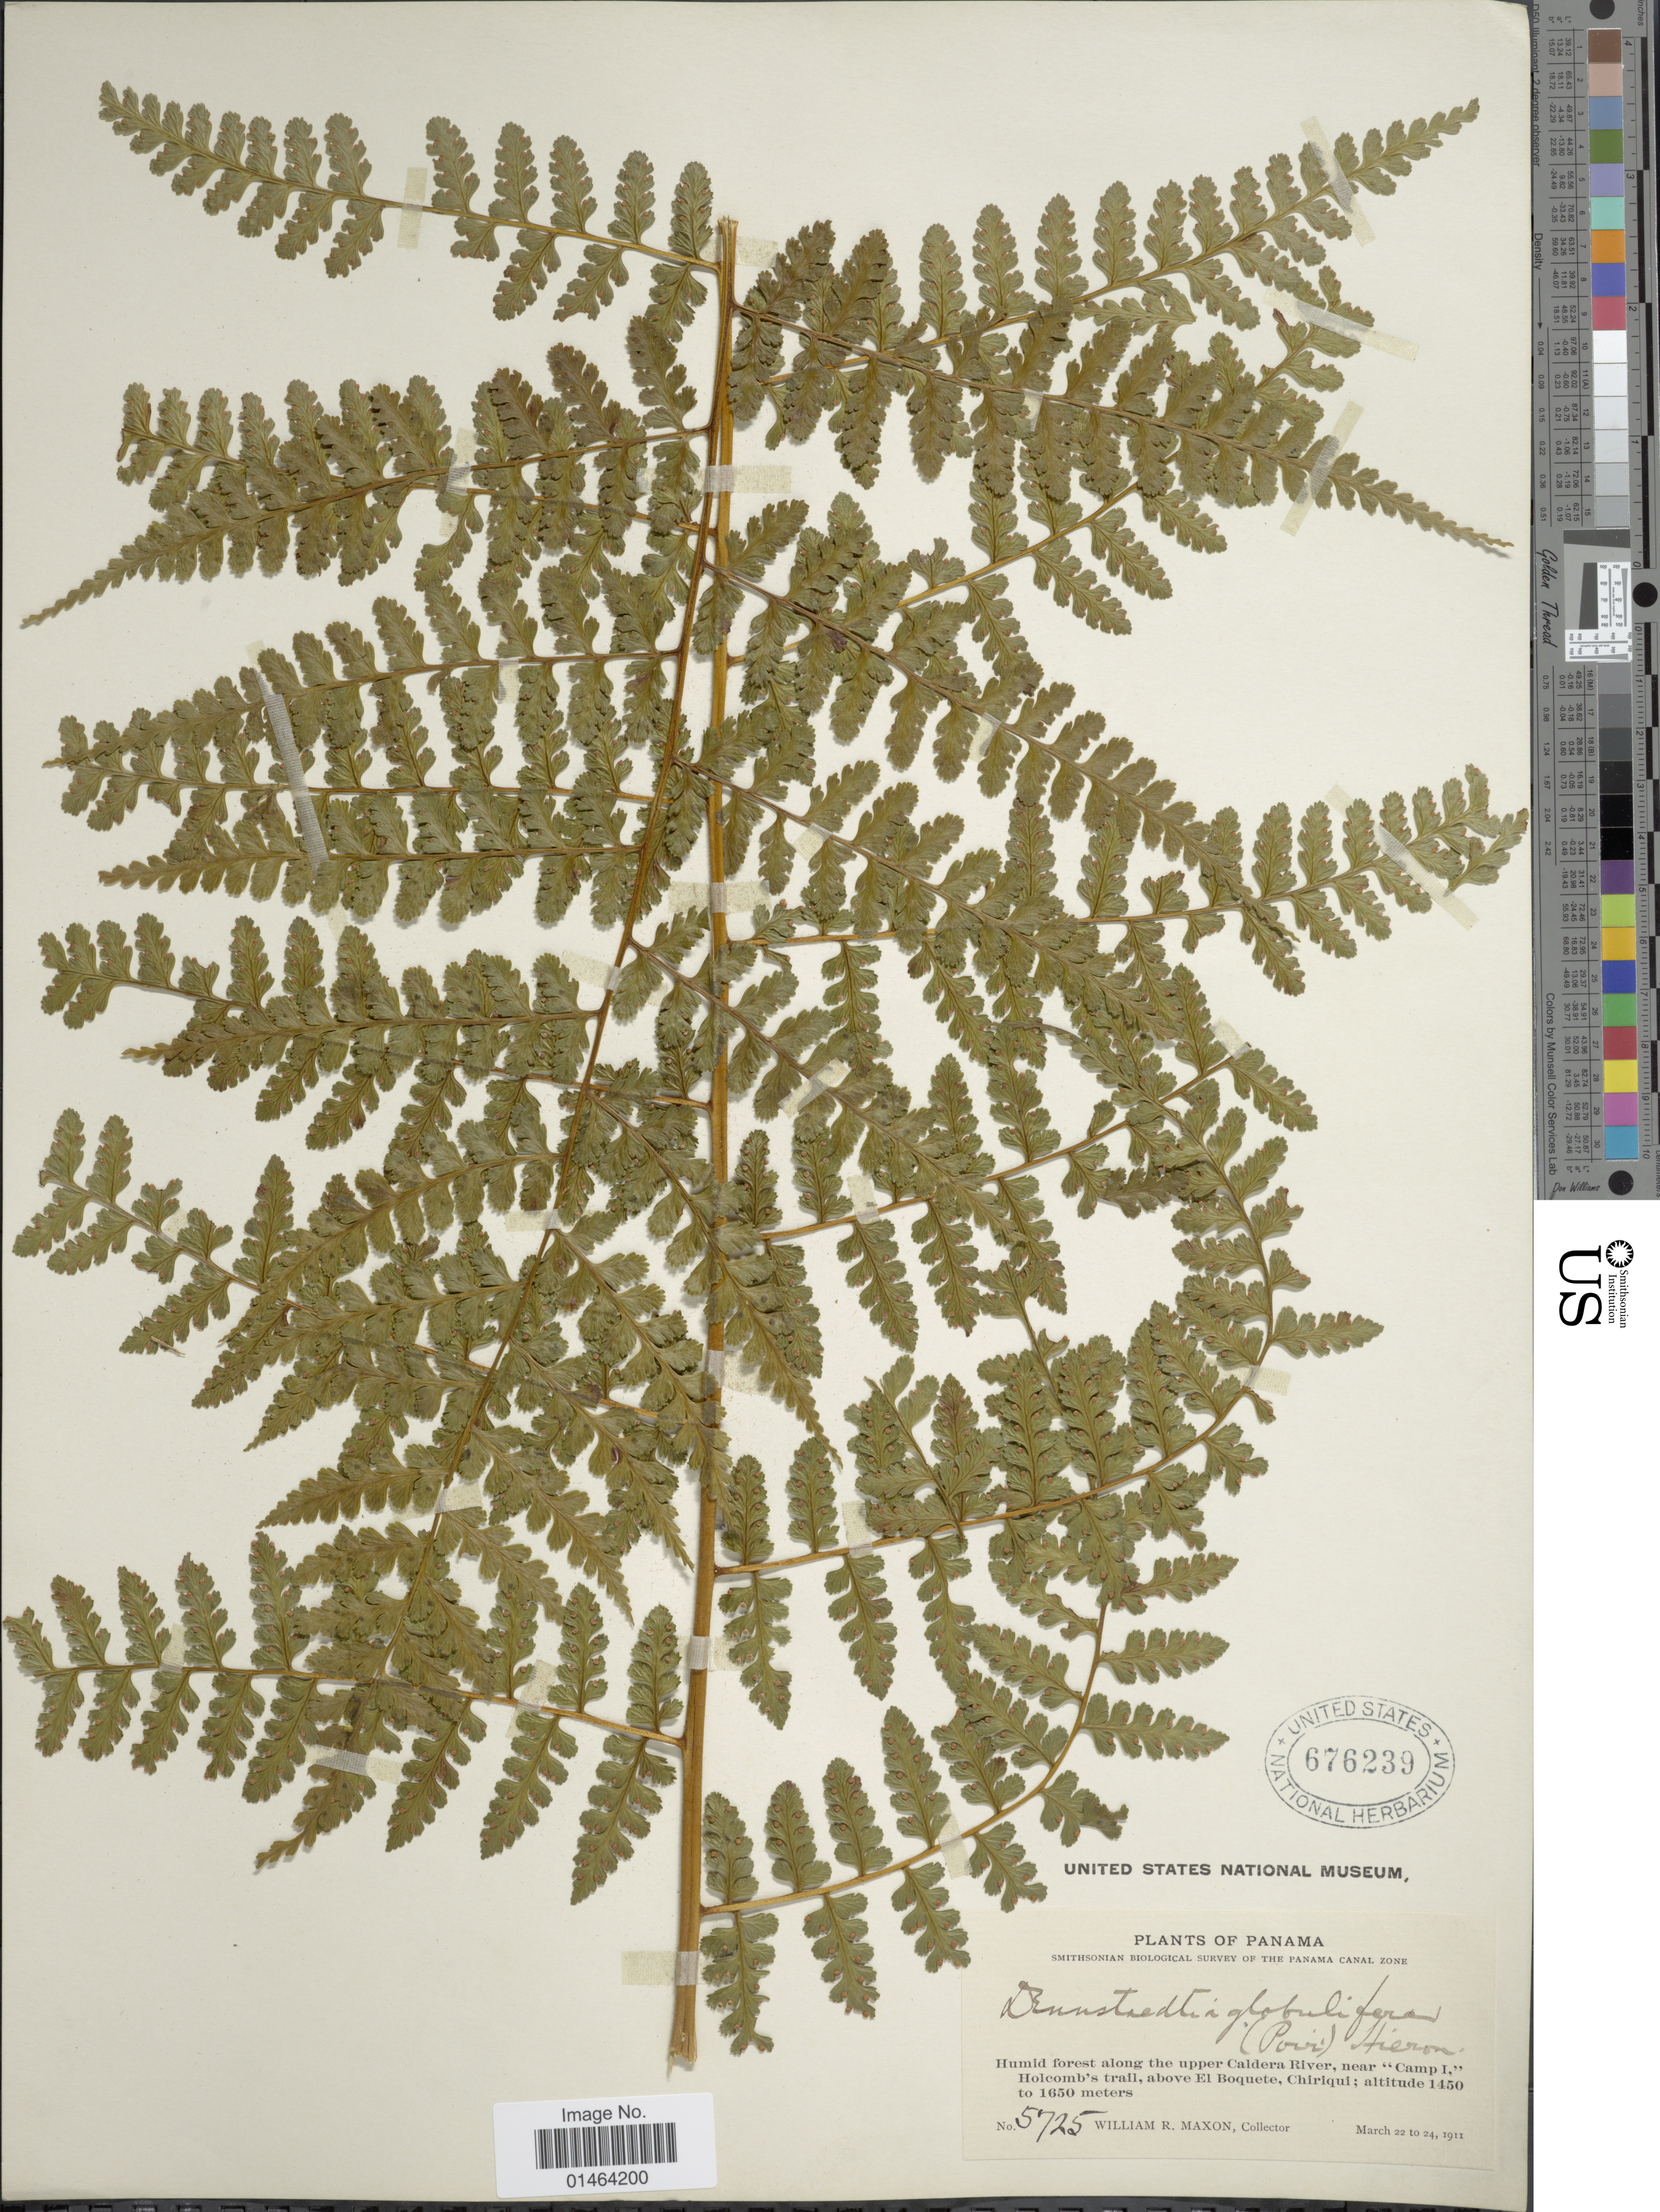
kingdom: Plantae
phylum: Tracheophyta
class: Polypodiopsida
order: Polypodiales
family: Dennstaedtiaceae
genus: Dennstaedtia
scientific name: Dennstaedtia globulifera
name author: (Poir.) Hieron.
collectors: W. R. Maxon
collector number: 5725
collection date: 1911-03-22/1911-03-24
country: Panama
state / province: Chiriqui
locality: Humid forest along the upper Caldera River, near "Camp I", Holcomb's trail, above El Boquete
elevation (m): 1450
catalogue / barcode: US 676239